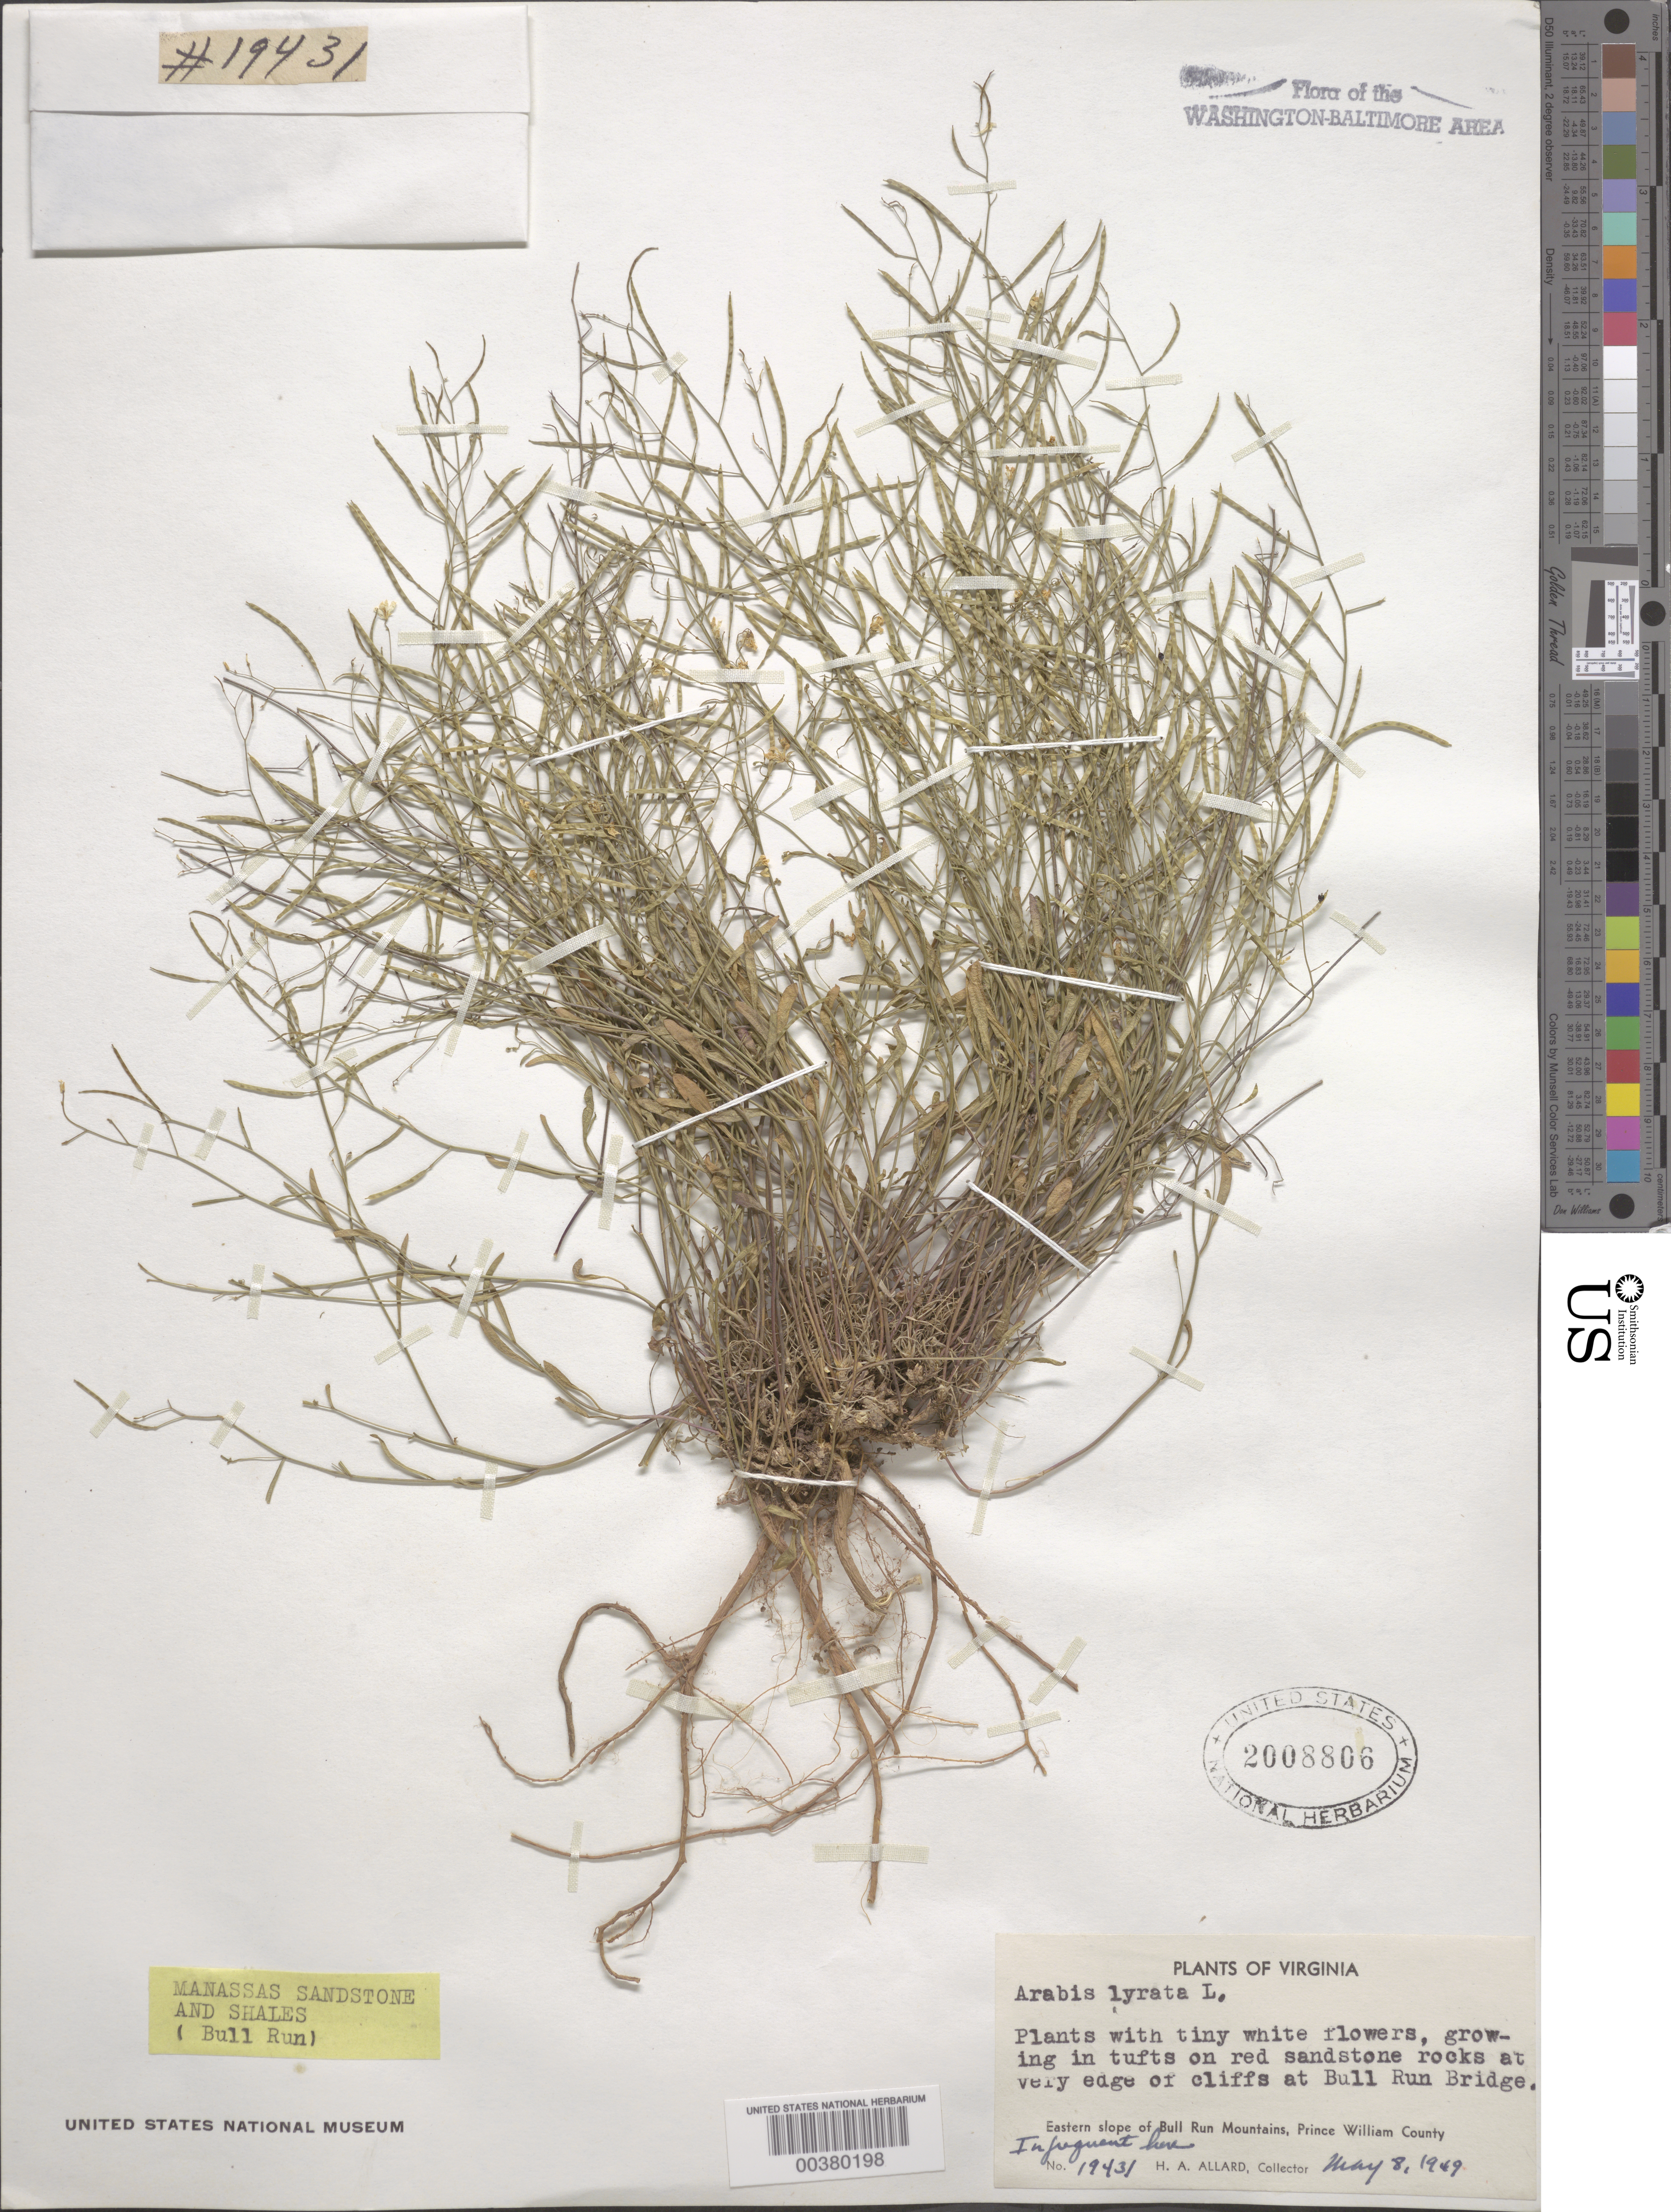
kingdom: Plantae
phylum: Tracheophyta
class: Magnoliopsida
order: Brassicales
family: Brassicaceae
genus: Arabidopsis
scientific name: Arabidopsis lyrata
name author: (L.) O'Kane & Al-Shehbaz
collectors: H. A. Allard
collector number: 19431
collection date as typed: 08 May 1949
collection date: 1949-05-08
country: United States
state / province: Virginia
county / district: Prince William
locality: Bull Run Bridge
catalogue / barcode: US 2008806